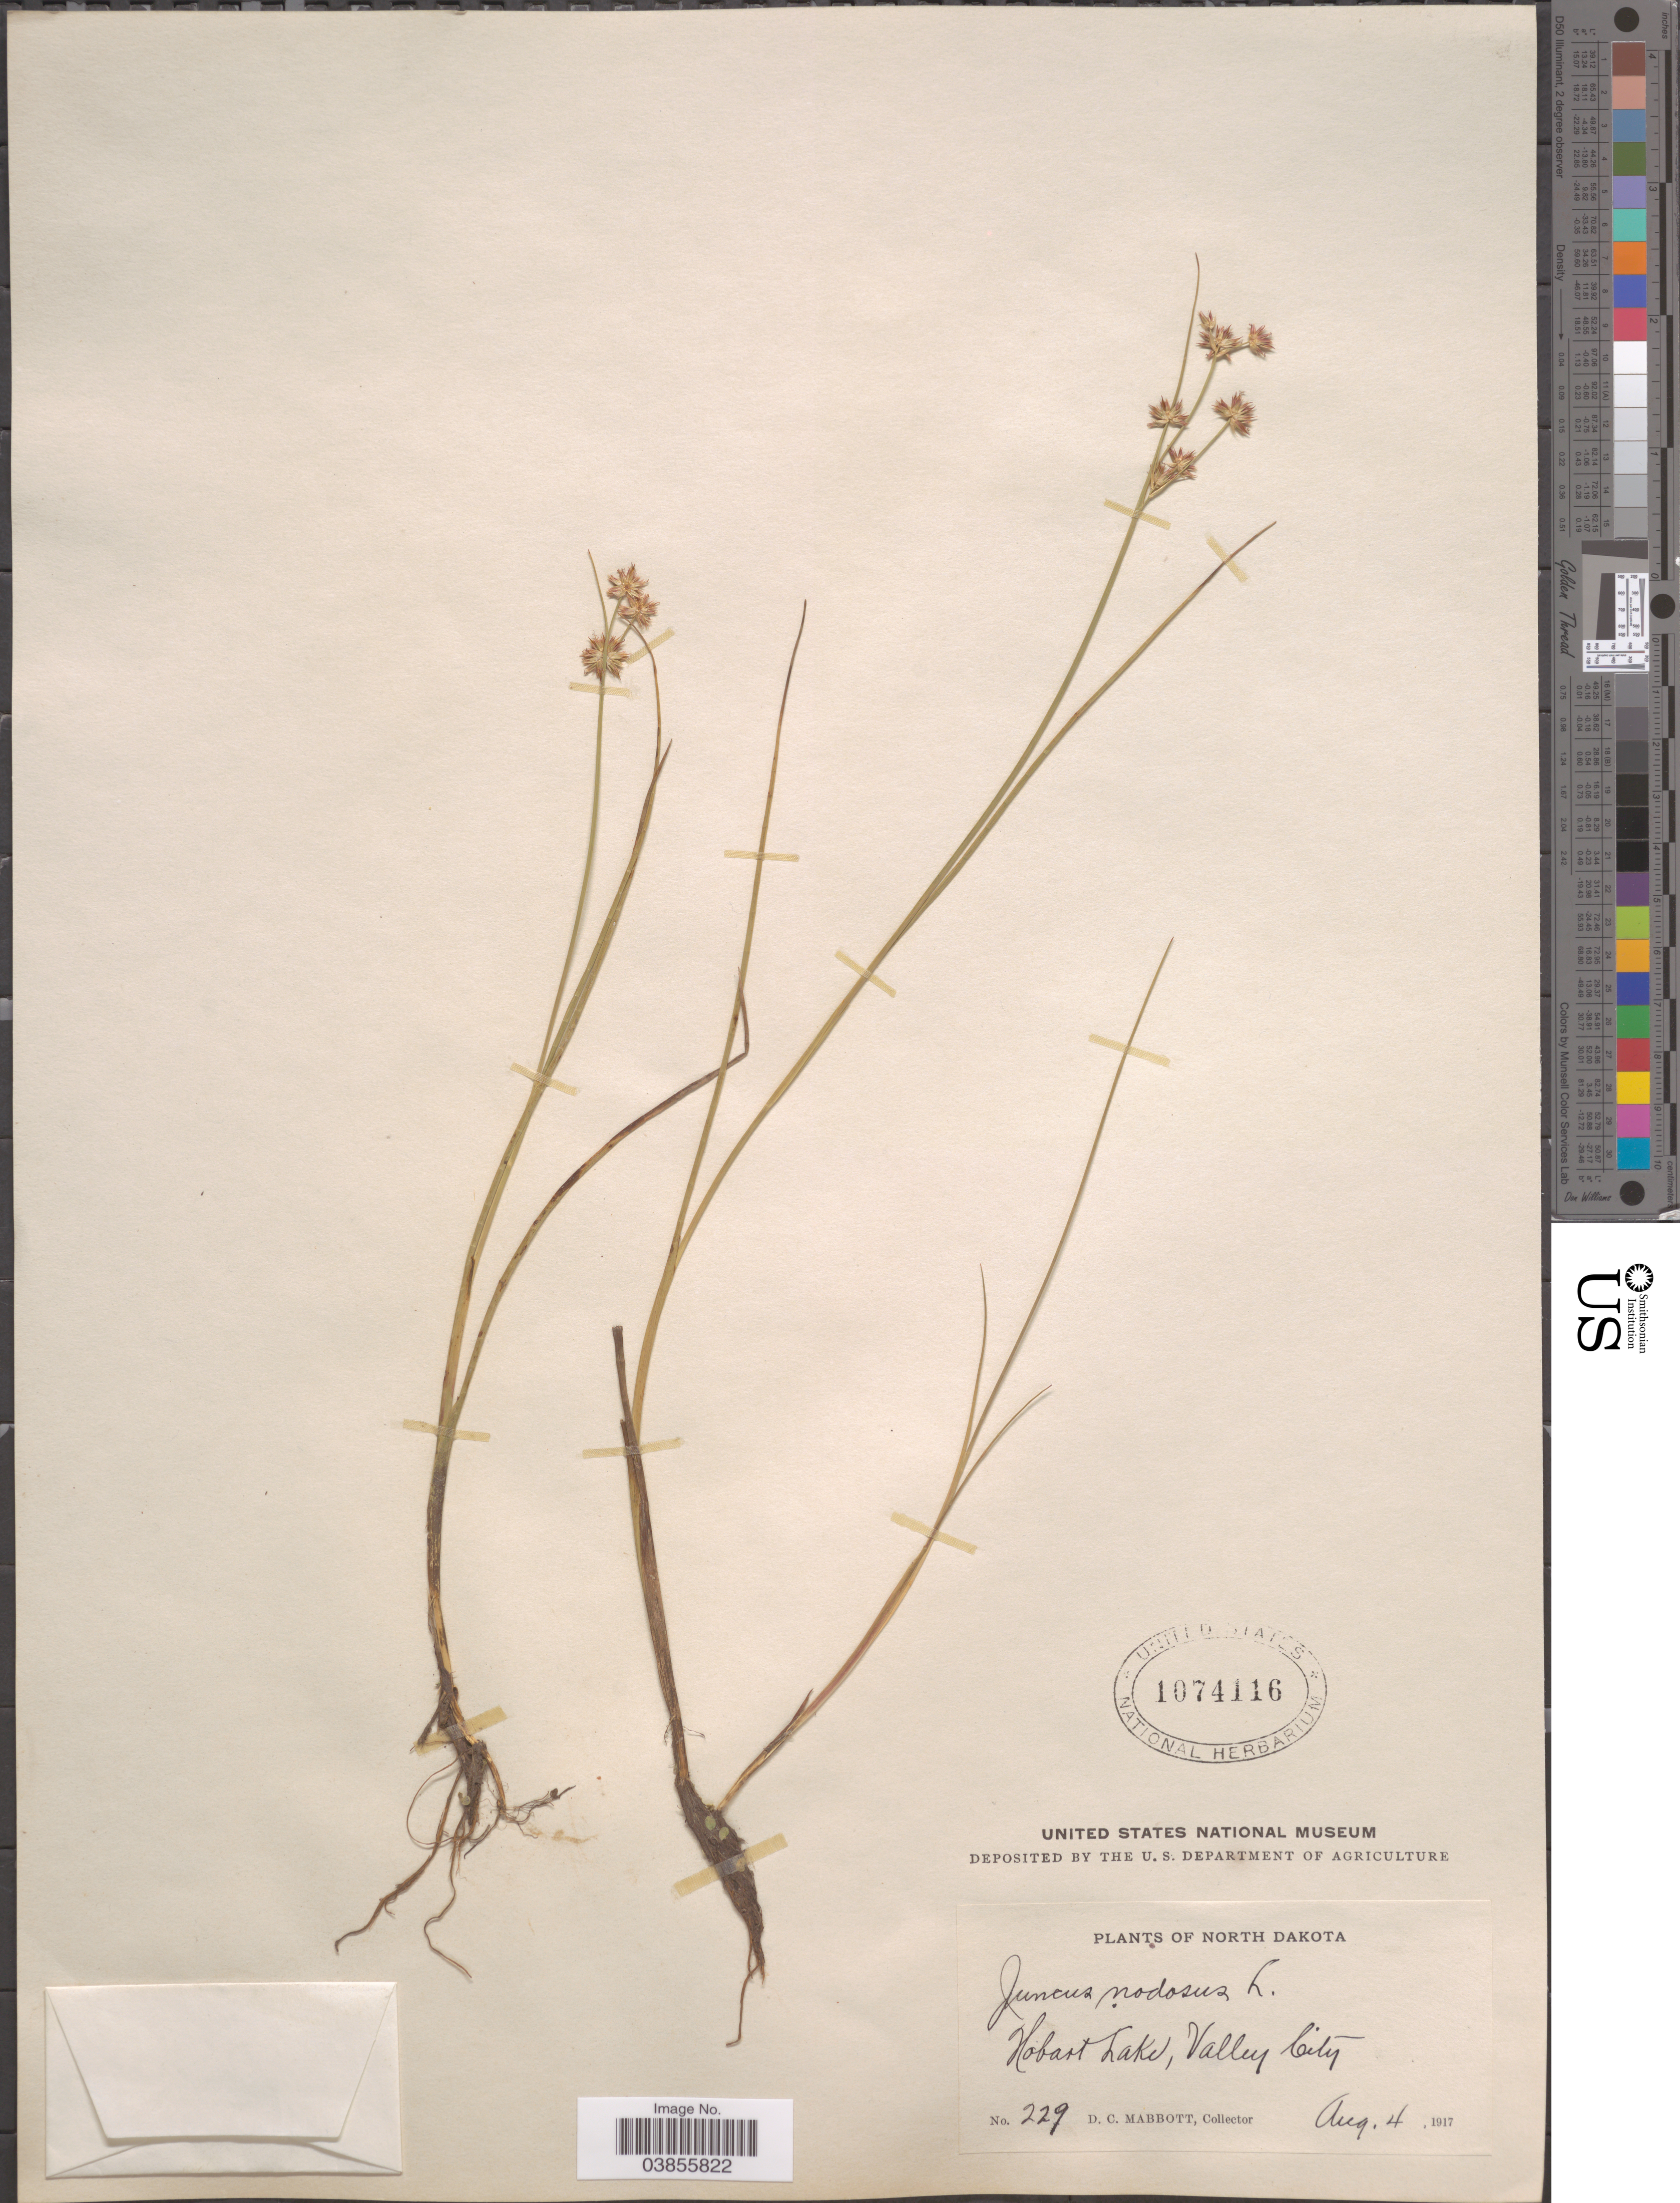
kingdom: Plantae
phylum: Tracheophyta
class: Liliopsida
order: Poales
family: Juncaceae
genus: Juncus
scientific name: Juncus nodosus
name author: L.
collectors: D. Mabbott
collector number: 229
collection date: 1917-08-04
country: United States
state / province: North Dakota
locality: Hobart Lake, Valley City.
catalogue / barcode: US 1074116